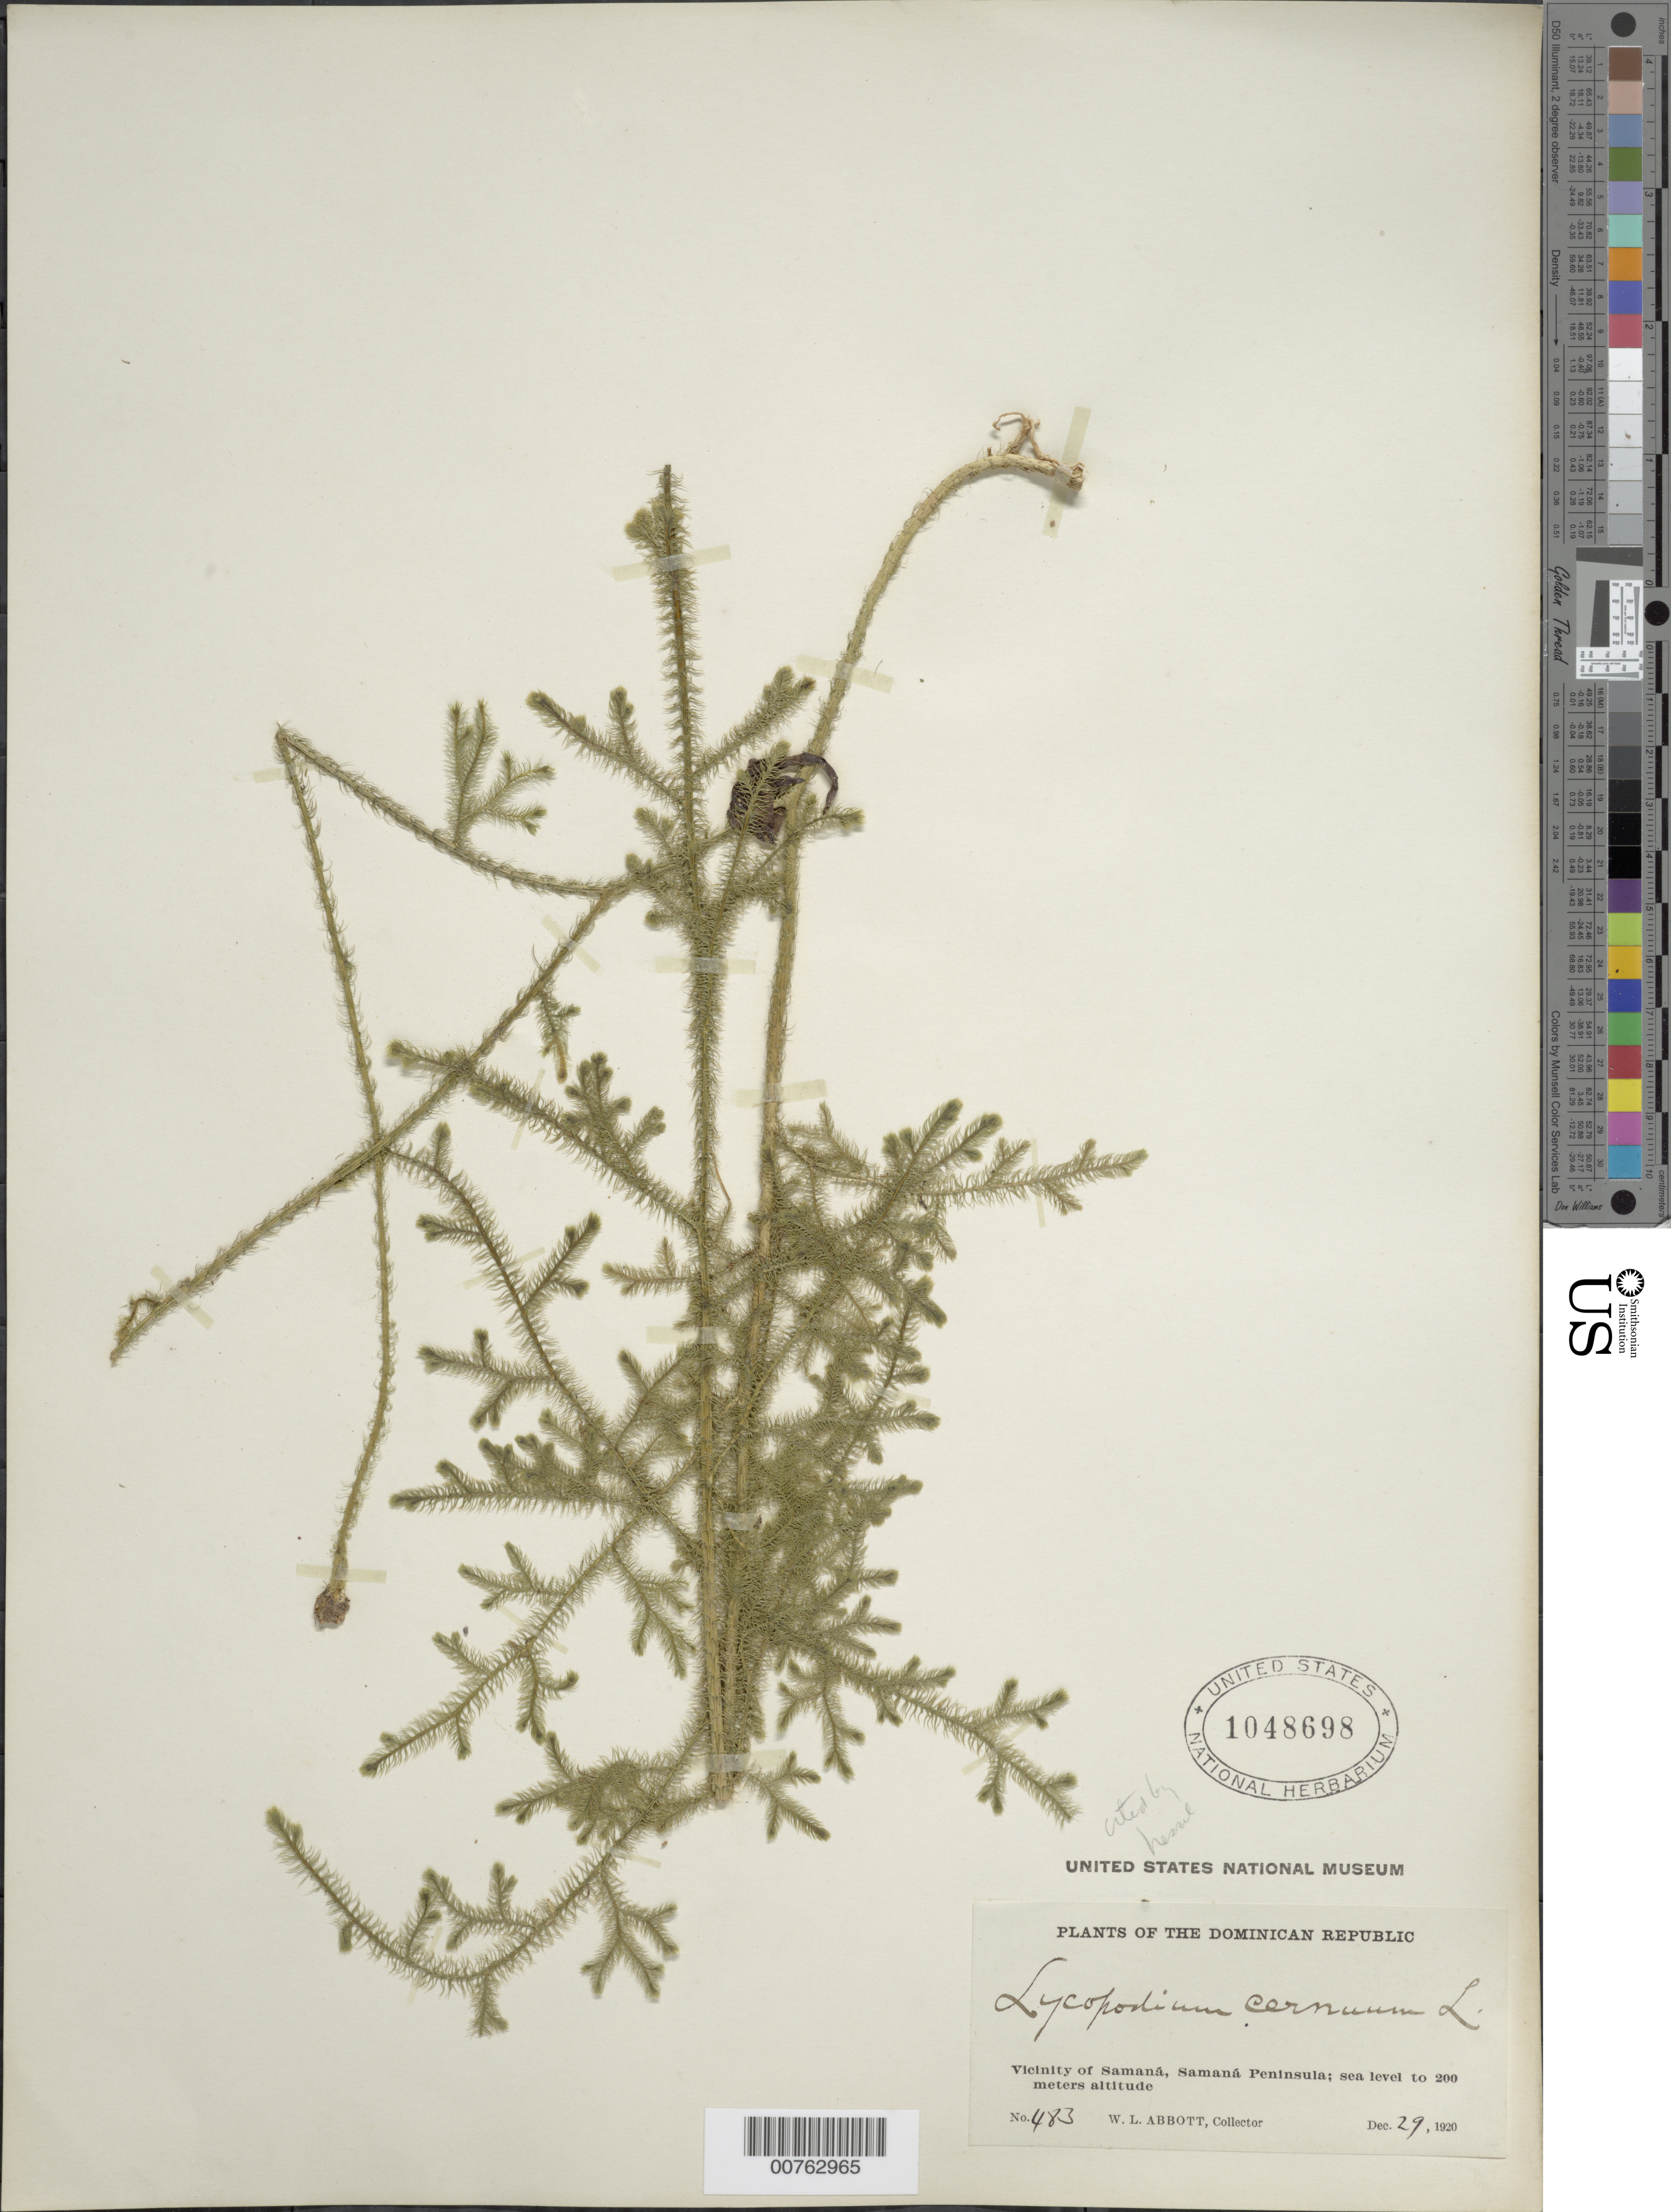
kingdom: Plantae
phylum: Tracheophyta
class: Lycopodiopsida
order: Lycopodiales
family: Lycopodiaceae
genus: Palhinhaea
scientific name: Palhinhaea cernua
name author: (L.) Vasc. & Franco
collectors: W. L. Abbott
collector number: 483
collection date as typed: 29 Dec 1920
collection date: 1920-12-29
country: Dominican Republic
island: Hispaniola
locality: Vicinity of Samaná Peninsula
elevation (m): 200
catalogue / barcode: US 1048698